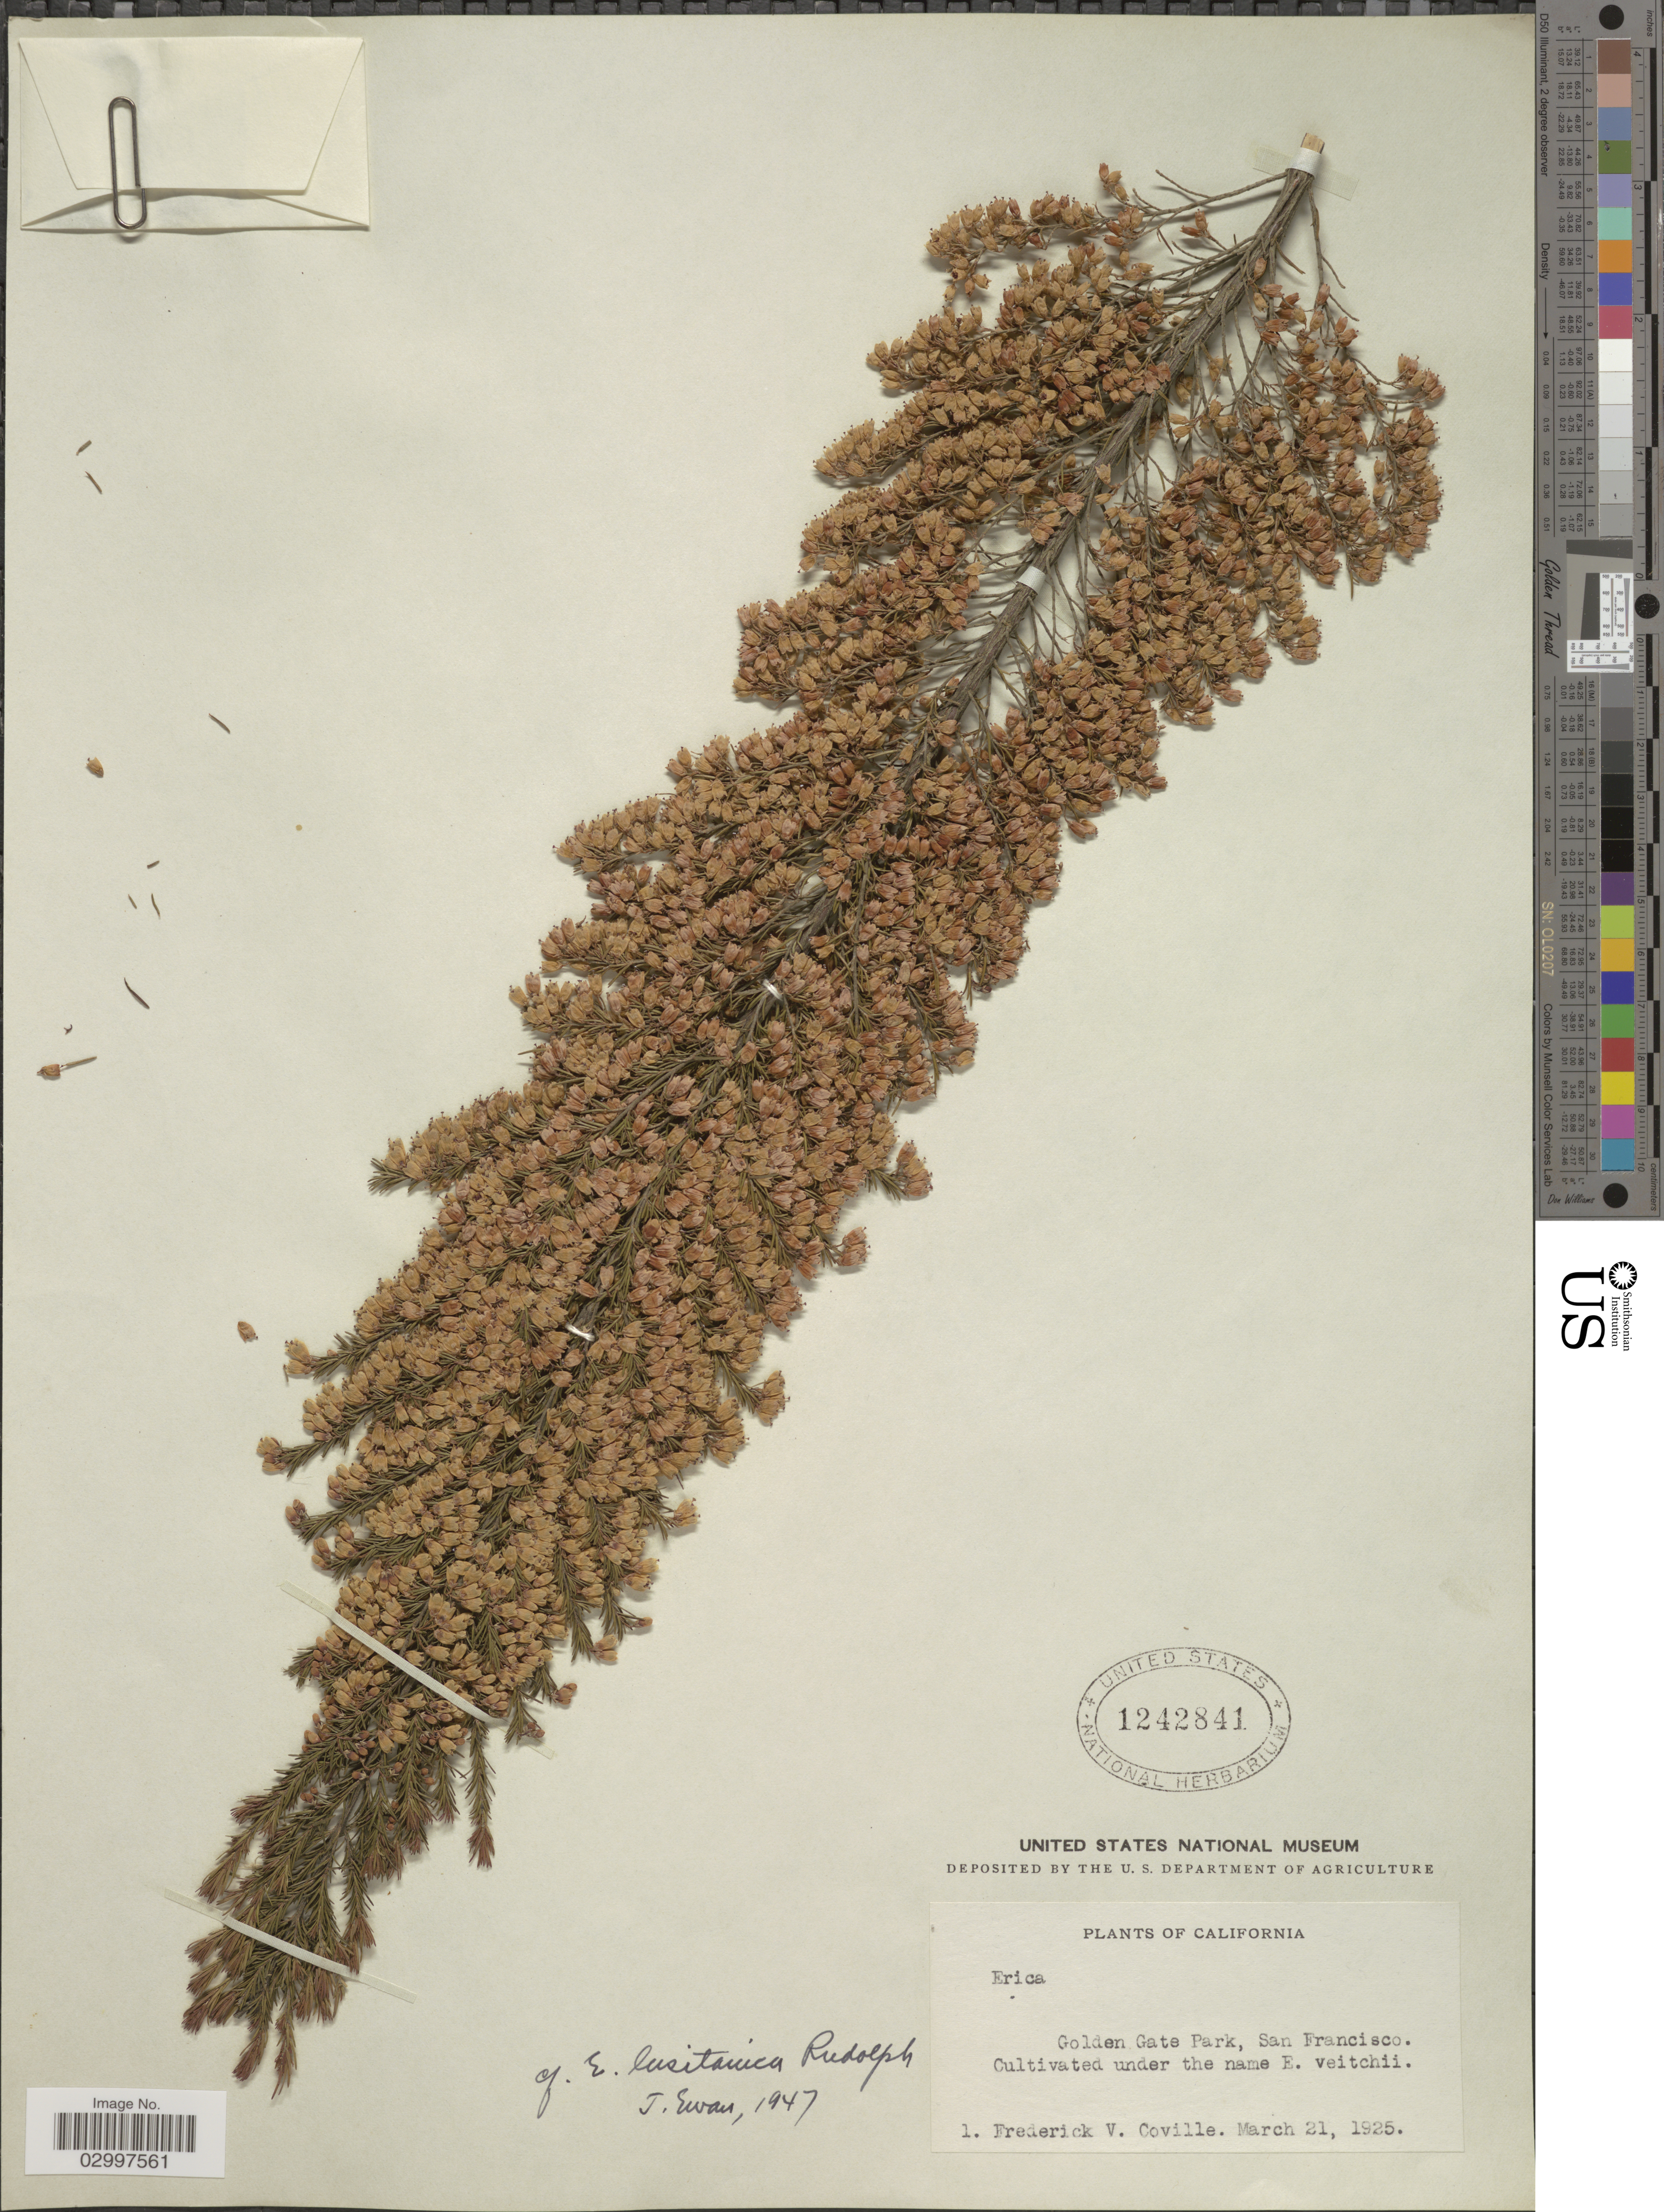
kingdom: Plantae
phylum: Tracheophyta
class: Magnoliopsida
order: Ericales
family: Ericaceae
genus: Erica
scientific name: Erica lusitanica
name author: Rudolphi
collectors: F. V. Coville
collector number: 1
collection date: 1925-03-21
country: United States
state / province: California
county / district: San Francisco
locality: Golden Gate Park, San Francisco.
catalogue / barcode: US 1242841